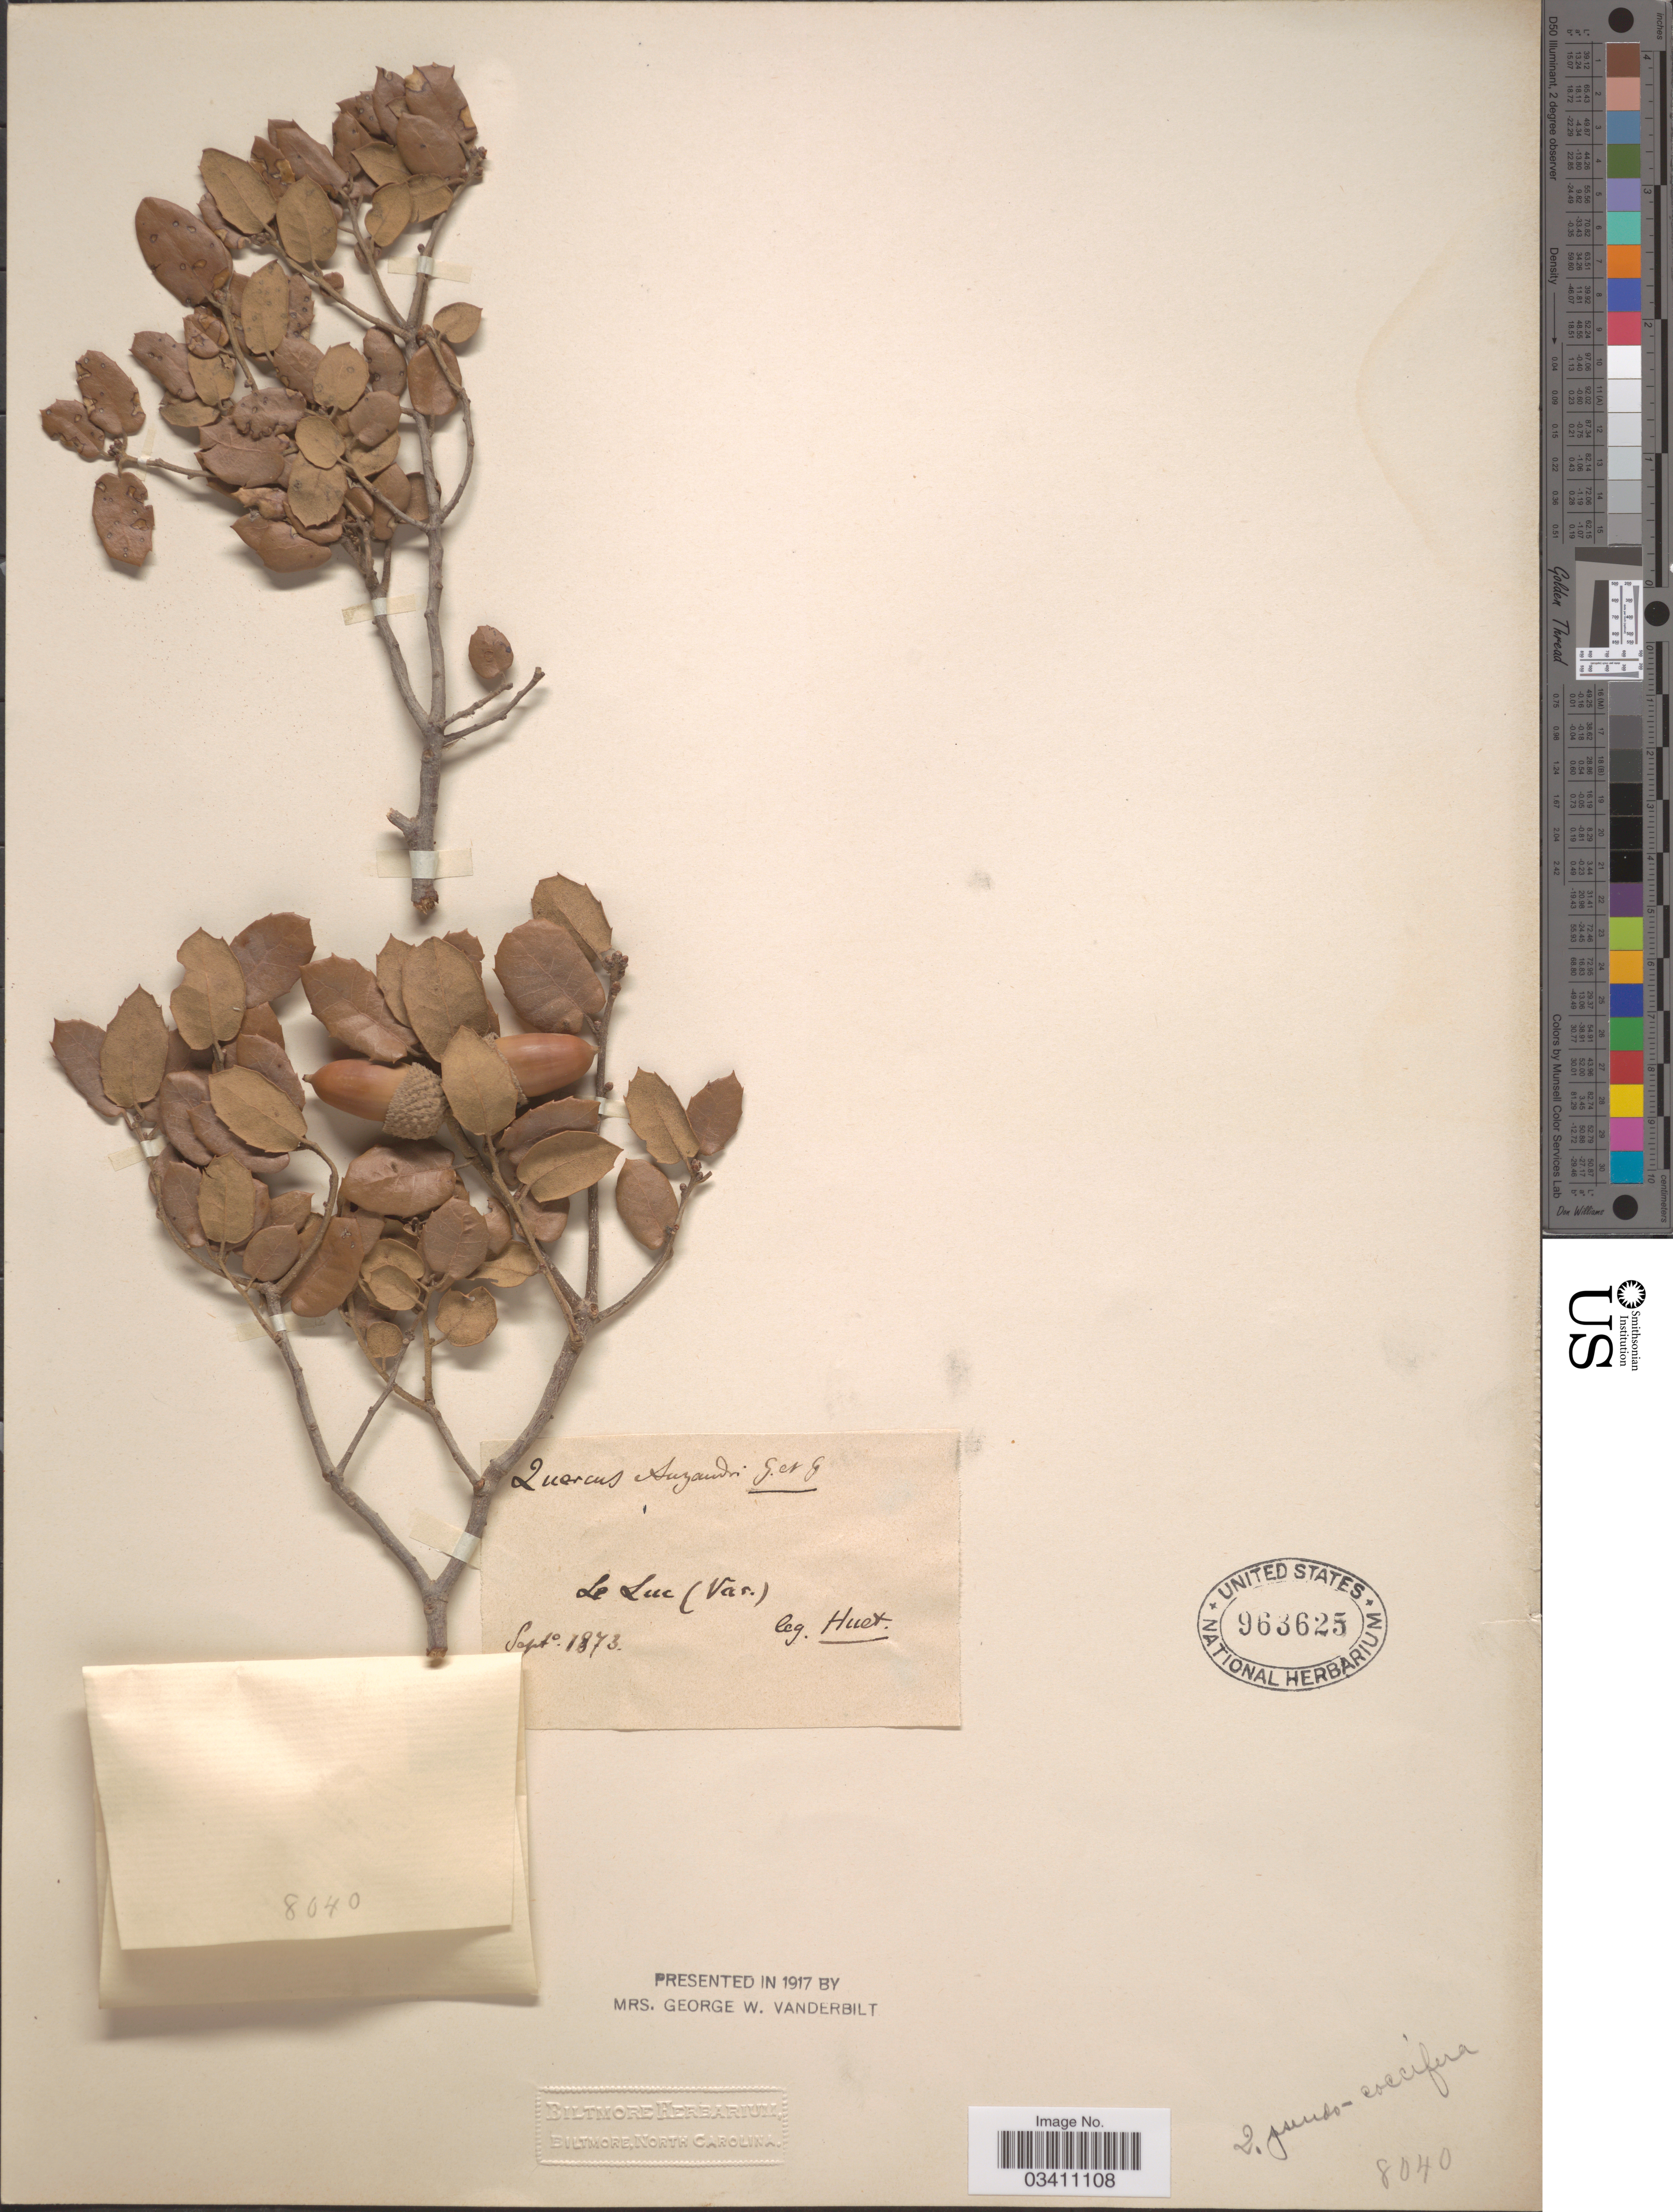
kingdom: Plantae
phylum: Tracheophyta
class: Magnoliopsida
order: Fagales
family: Fagaceae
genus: Quercus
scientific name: Quercus pseudococcifera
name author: Desf.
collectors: -. Huet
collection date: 1873-09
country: France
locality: Le Luc (Var.).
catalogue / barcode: US 963625